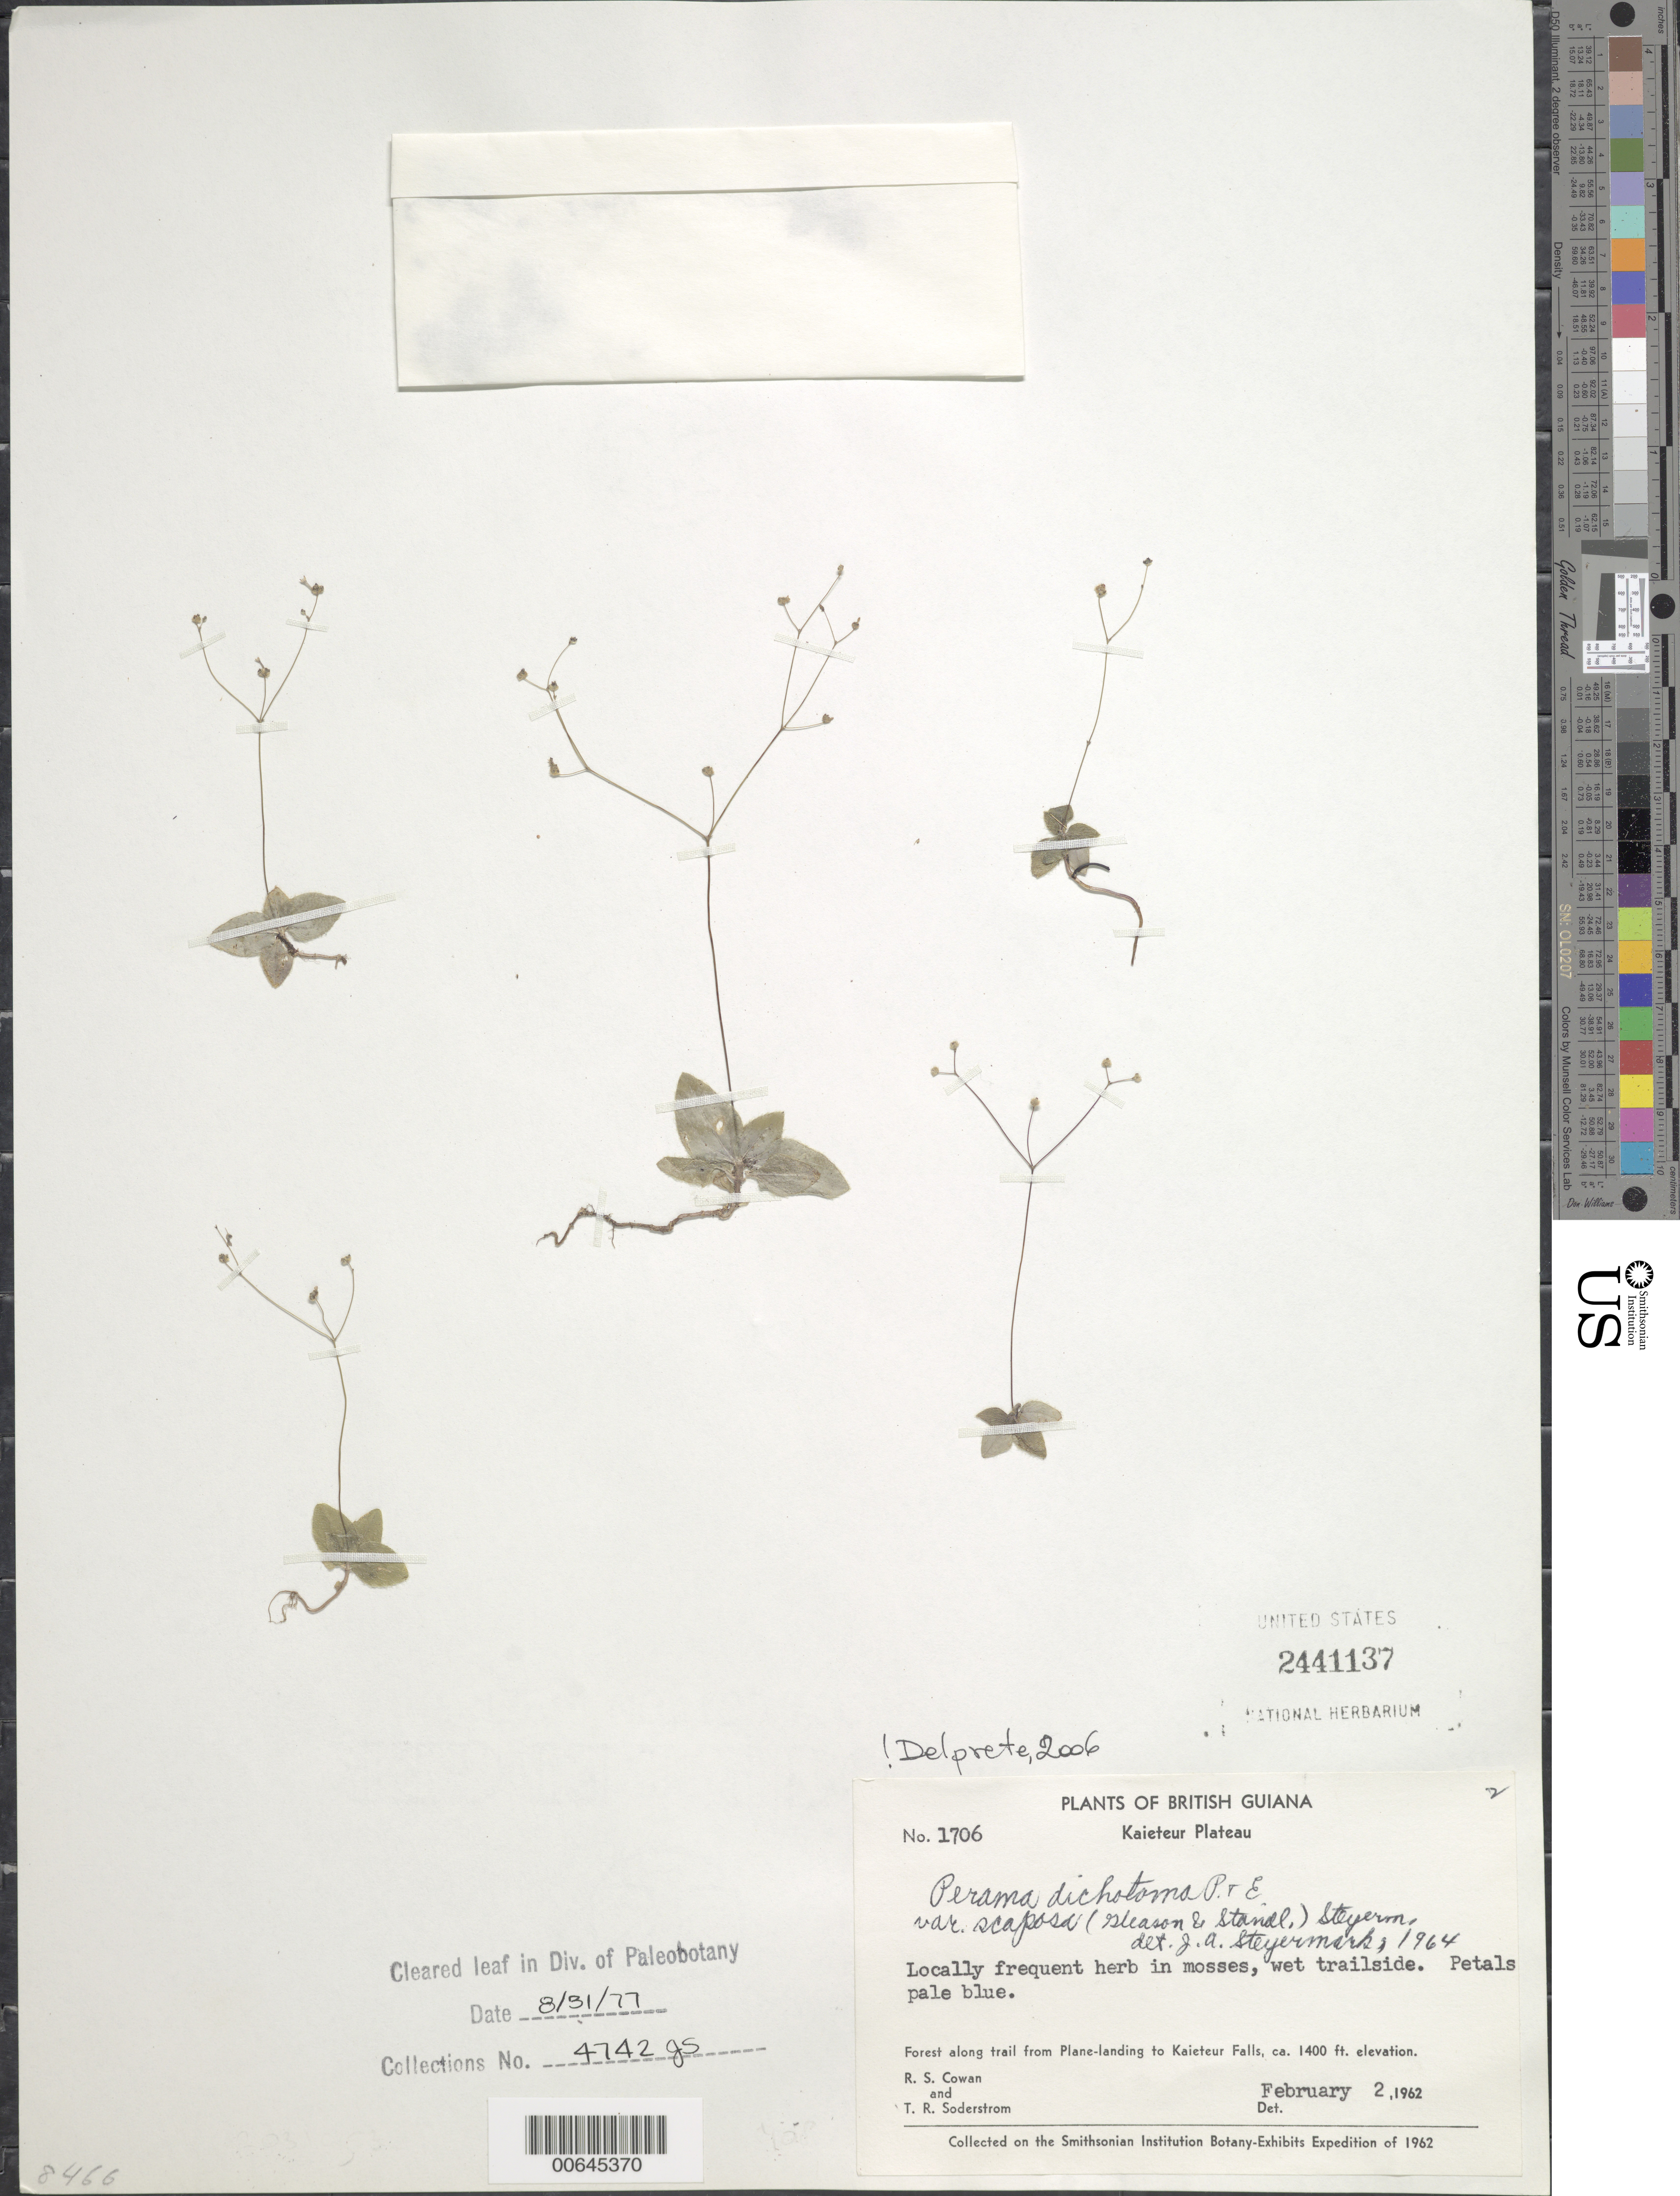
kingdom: Plantae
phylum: Tracheophyta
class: Magnoliopsida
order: Gentianales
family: Rubiaceae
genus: Perama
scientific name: Perama dichotoma var. scaposa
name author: (Gleason & Standl.) Steyerm.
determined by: Delprete, P. G., Herb. de Guyane Cay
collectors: R. S. Cowan & T. R. Soderstrom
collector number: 1706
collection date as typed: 2-Feb-62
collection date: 1962-02-02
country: Guyana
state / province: Potaro-Siparuni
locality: Kaieteur Plateau, along trail from plane landing to Kaieteur Falls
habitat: Mosses, wet trailside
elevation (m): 427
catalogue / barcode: US 2441137